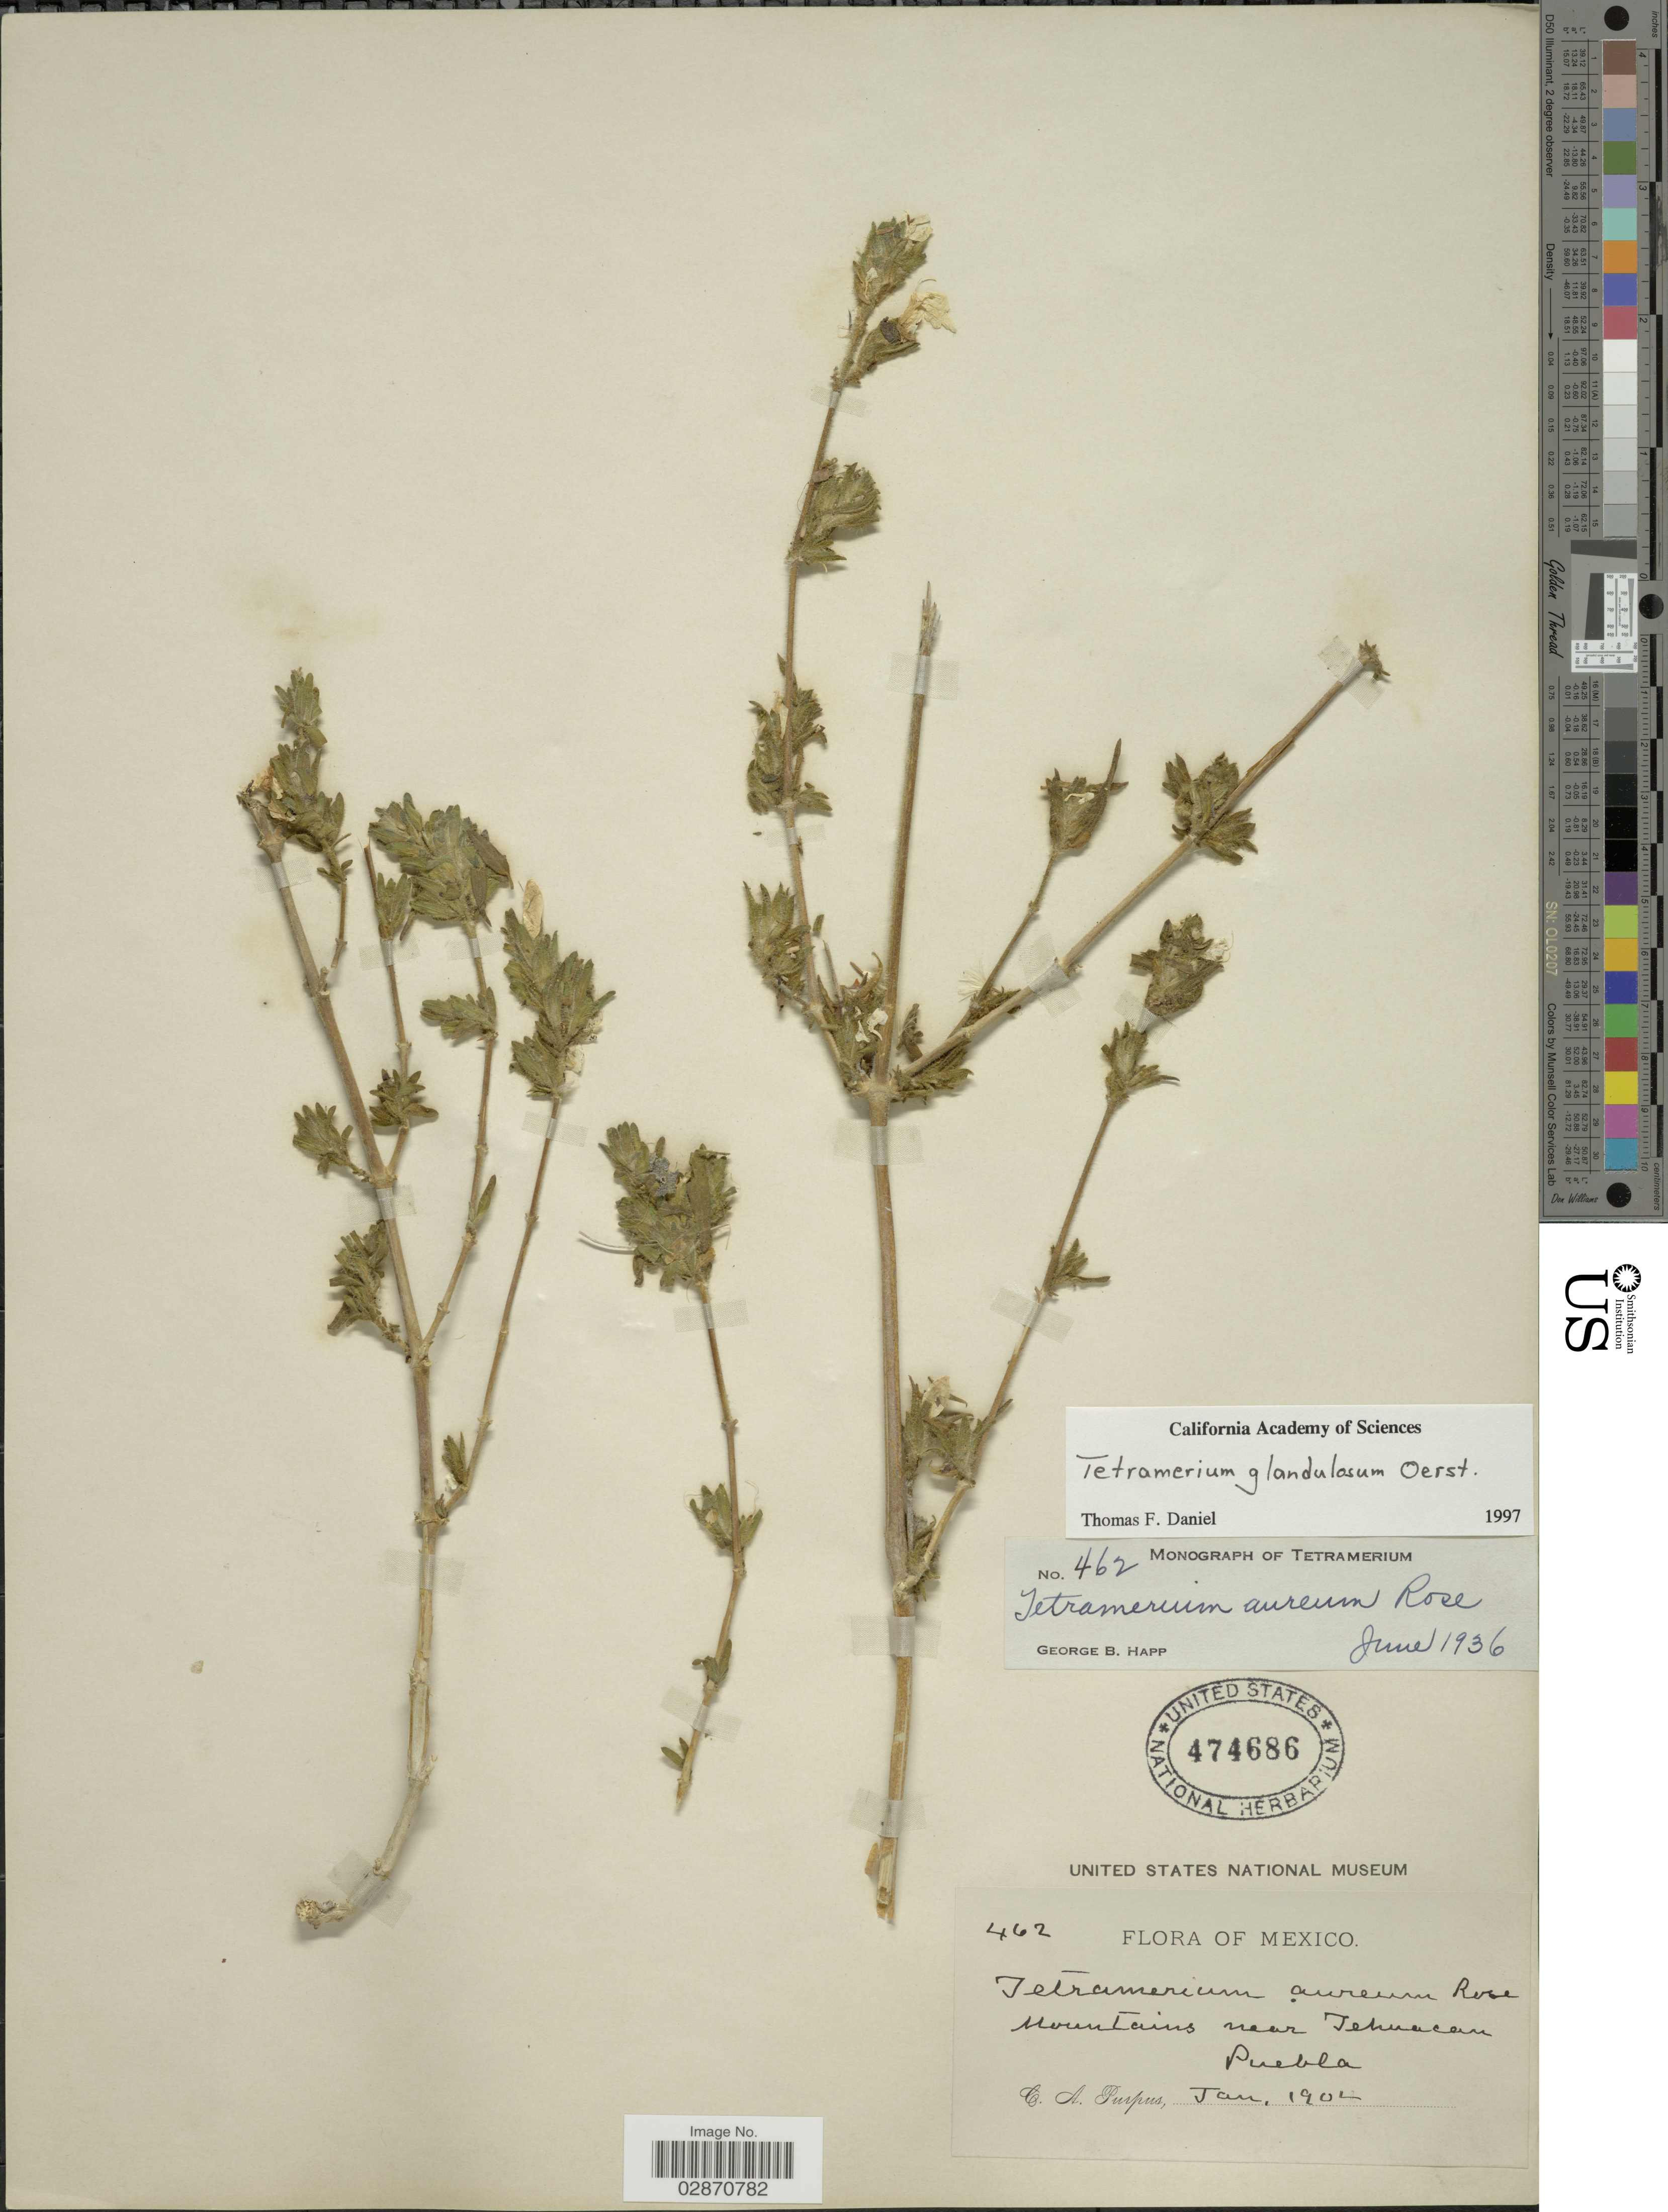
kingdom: Plantae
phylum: Tracheophyta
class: Magnoliopsida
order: Lamiales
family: Acanthaceae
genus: Tetramerium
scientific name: Tetramerium glandulosum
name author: Oerst.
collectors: C. A. Purpus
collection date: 1902-01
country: Mexico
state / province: Puebla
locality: Mountains near Tehuacan.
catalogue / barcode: US 474686